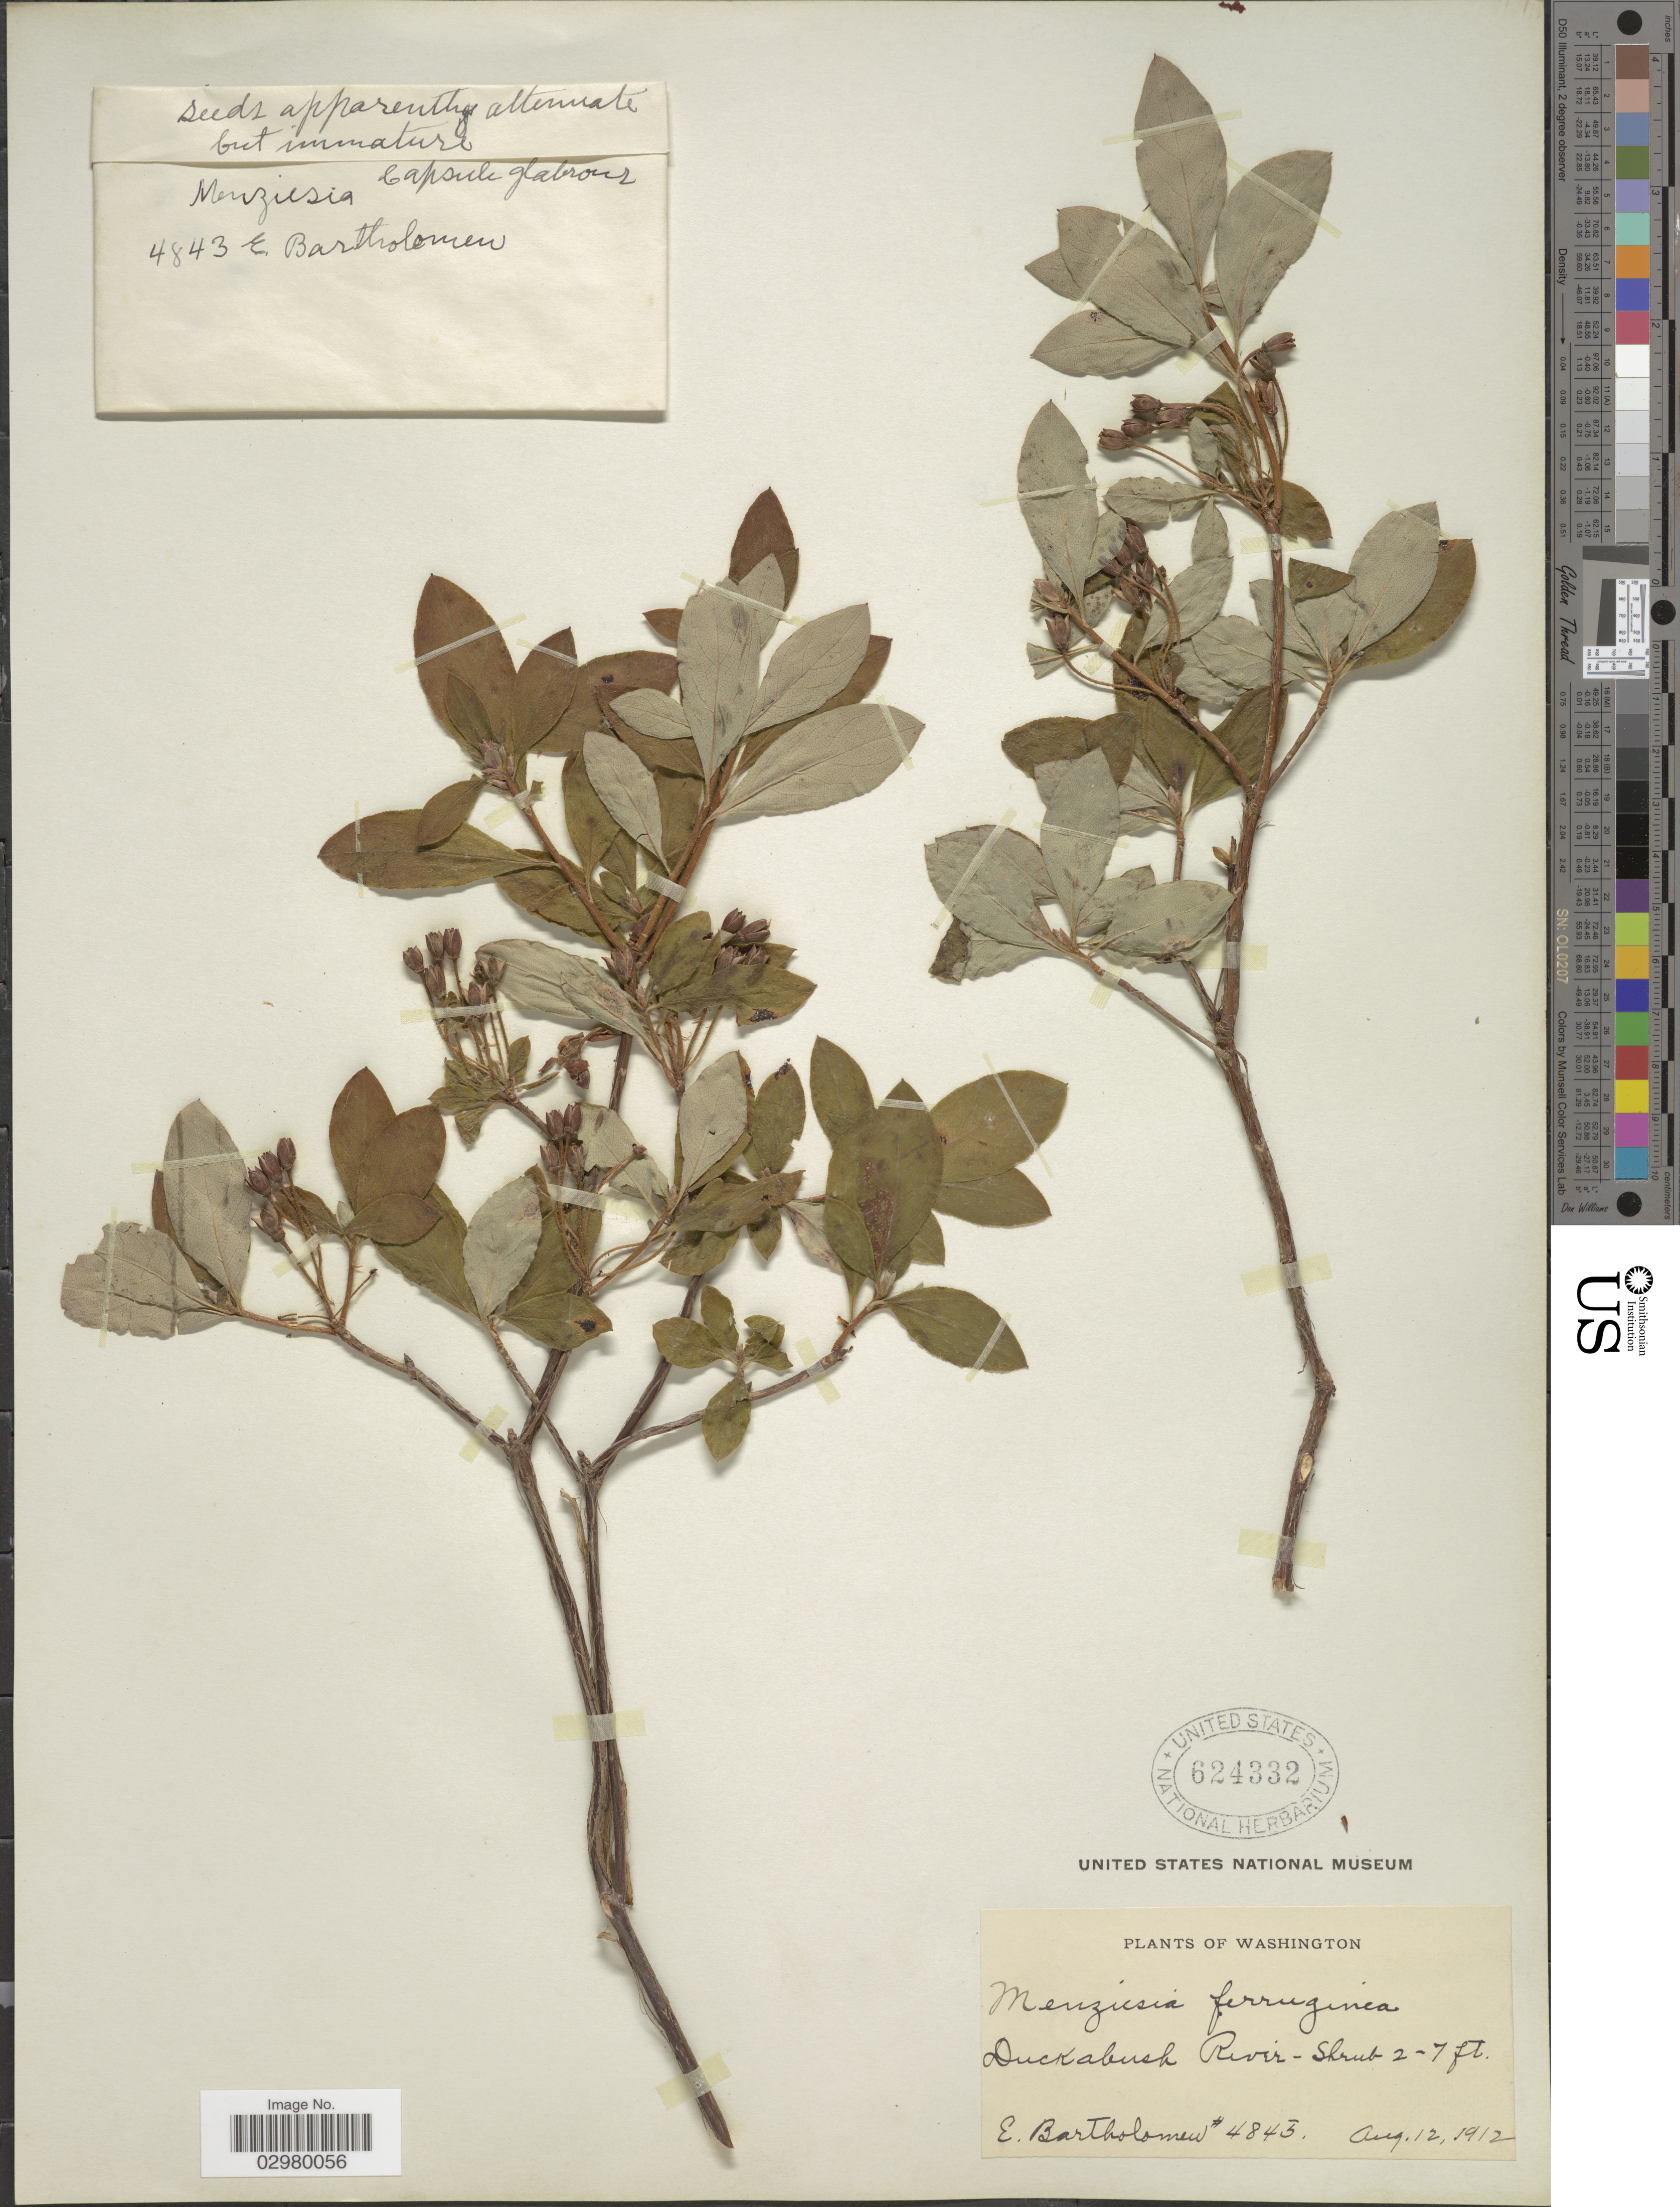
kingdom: Plantae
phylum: Tracheophyta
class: Magnoliopsida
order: Ericales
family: Ericaceae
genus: Menziesia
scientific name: Menziesia ferruginea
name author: Sm.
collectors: E. Bartholomew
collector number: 4845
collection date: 1912-08-12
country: United States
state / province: Washington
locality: Duckabush River.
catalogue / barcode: US 624332